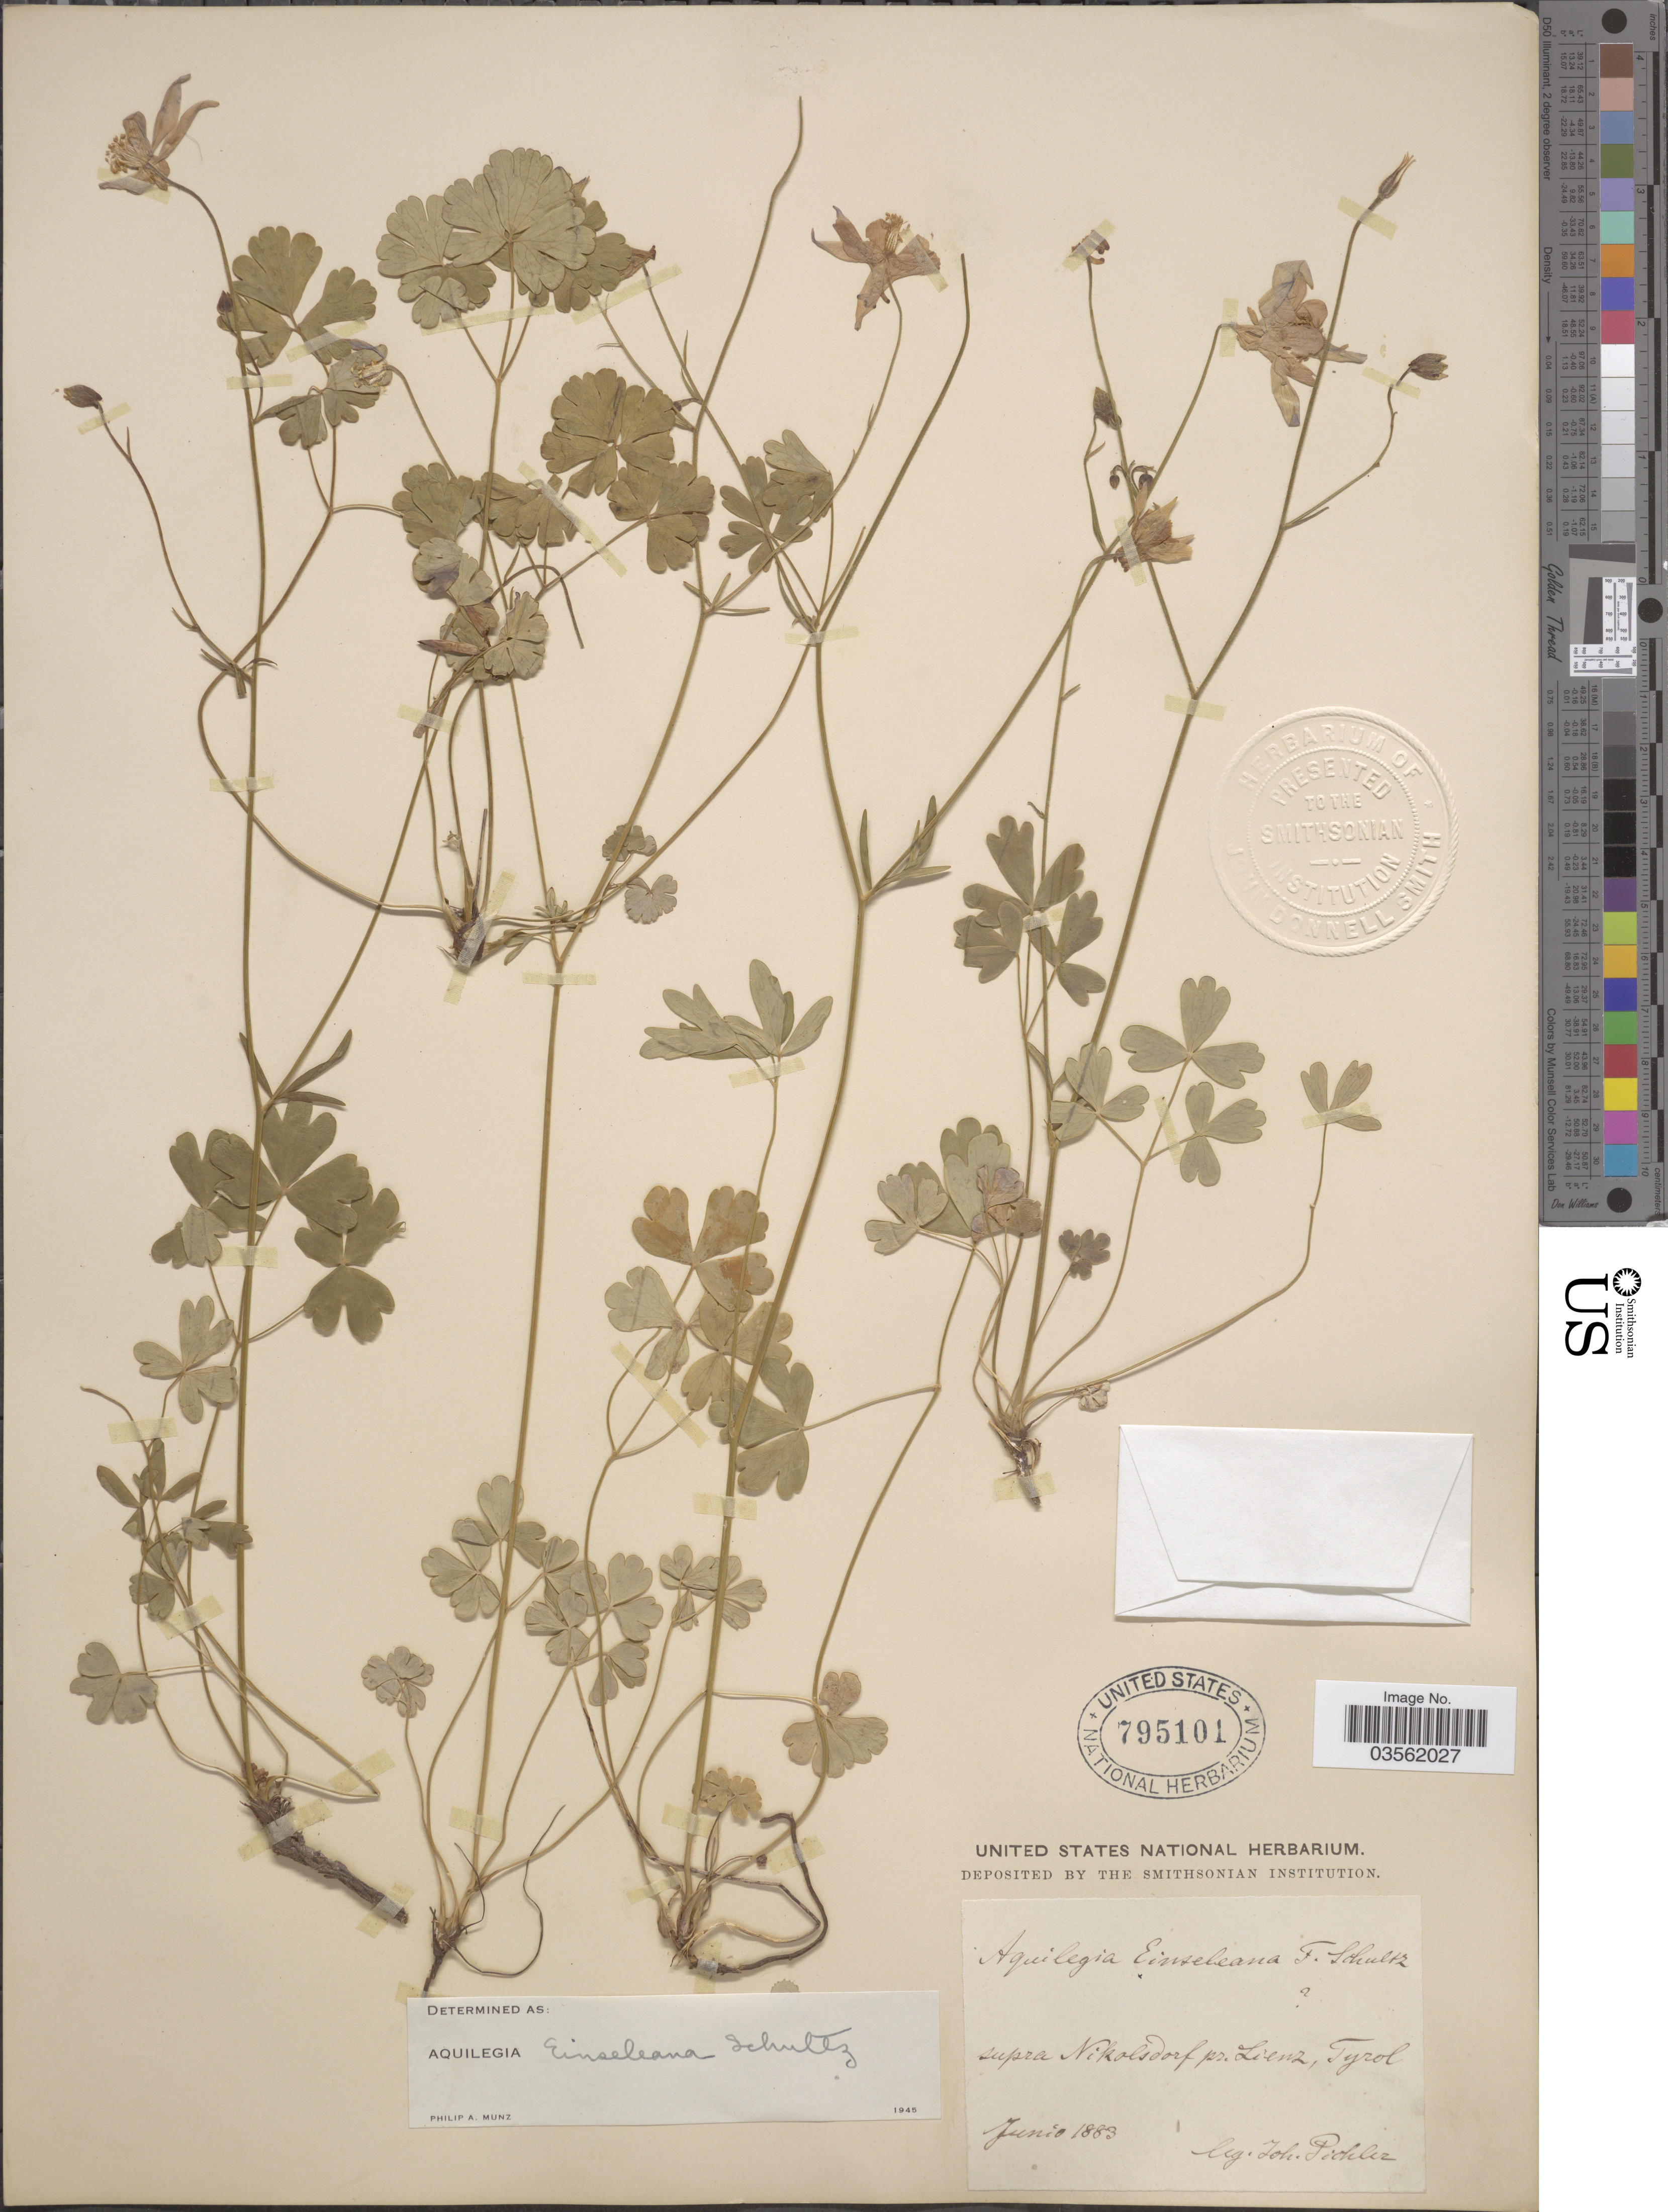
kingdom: Plantae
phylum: Tracheophyta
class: Magnoliopsida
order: Ranunculales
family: Ranunculaceae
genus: Aquilegia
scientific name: Aquilegia einseleana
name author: F.W. Schultz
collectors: J. Pichler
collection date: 1883-06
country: Austria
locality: Supra Nikolsdorf pr. Lienz, Tyrol.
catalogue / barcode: US 795101